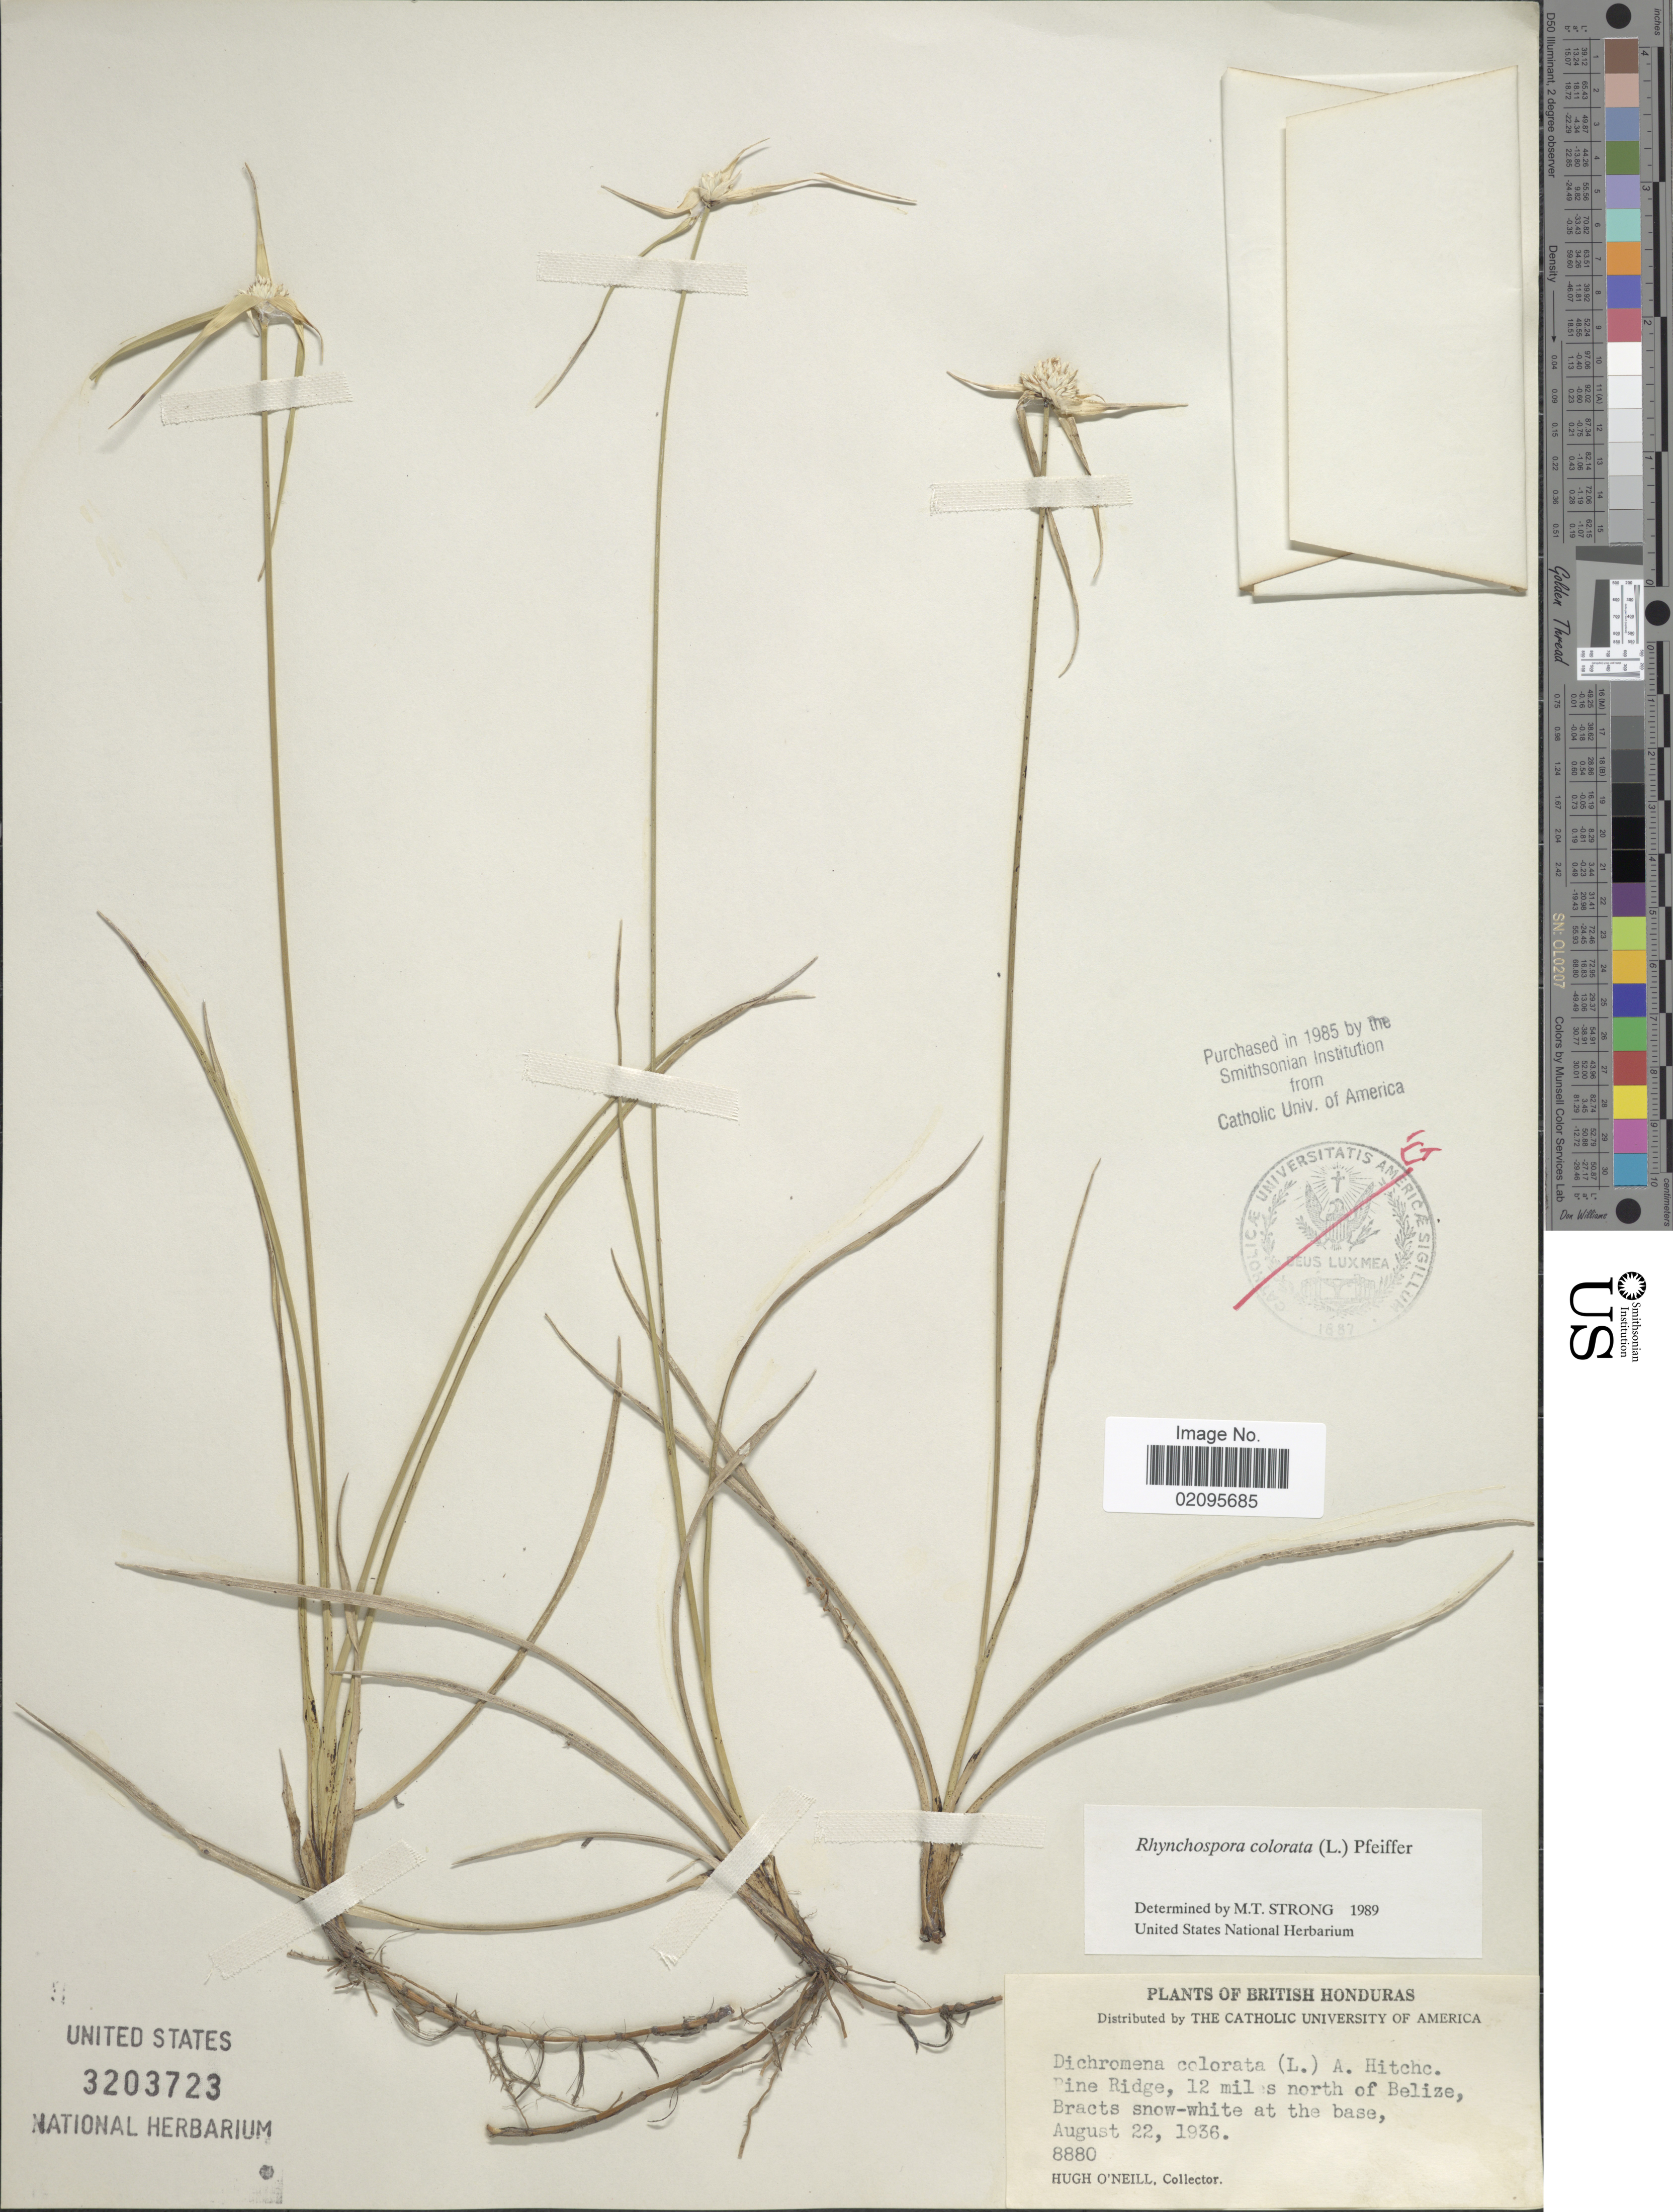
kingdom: Plantae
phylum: Tracheophyta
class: Liliopsida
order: Poales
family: Cyperaceae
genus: Rhynchospora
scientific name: Rhynchospora colorata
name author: (L.) H. Pfeiff.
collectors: H. O'Neill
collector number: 8880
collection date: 1936-08-22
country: Belize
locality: Pine Ridge, 12 miles north of Belize.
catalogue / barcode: US 3203723